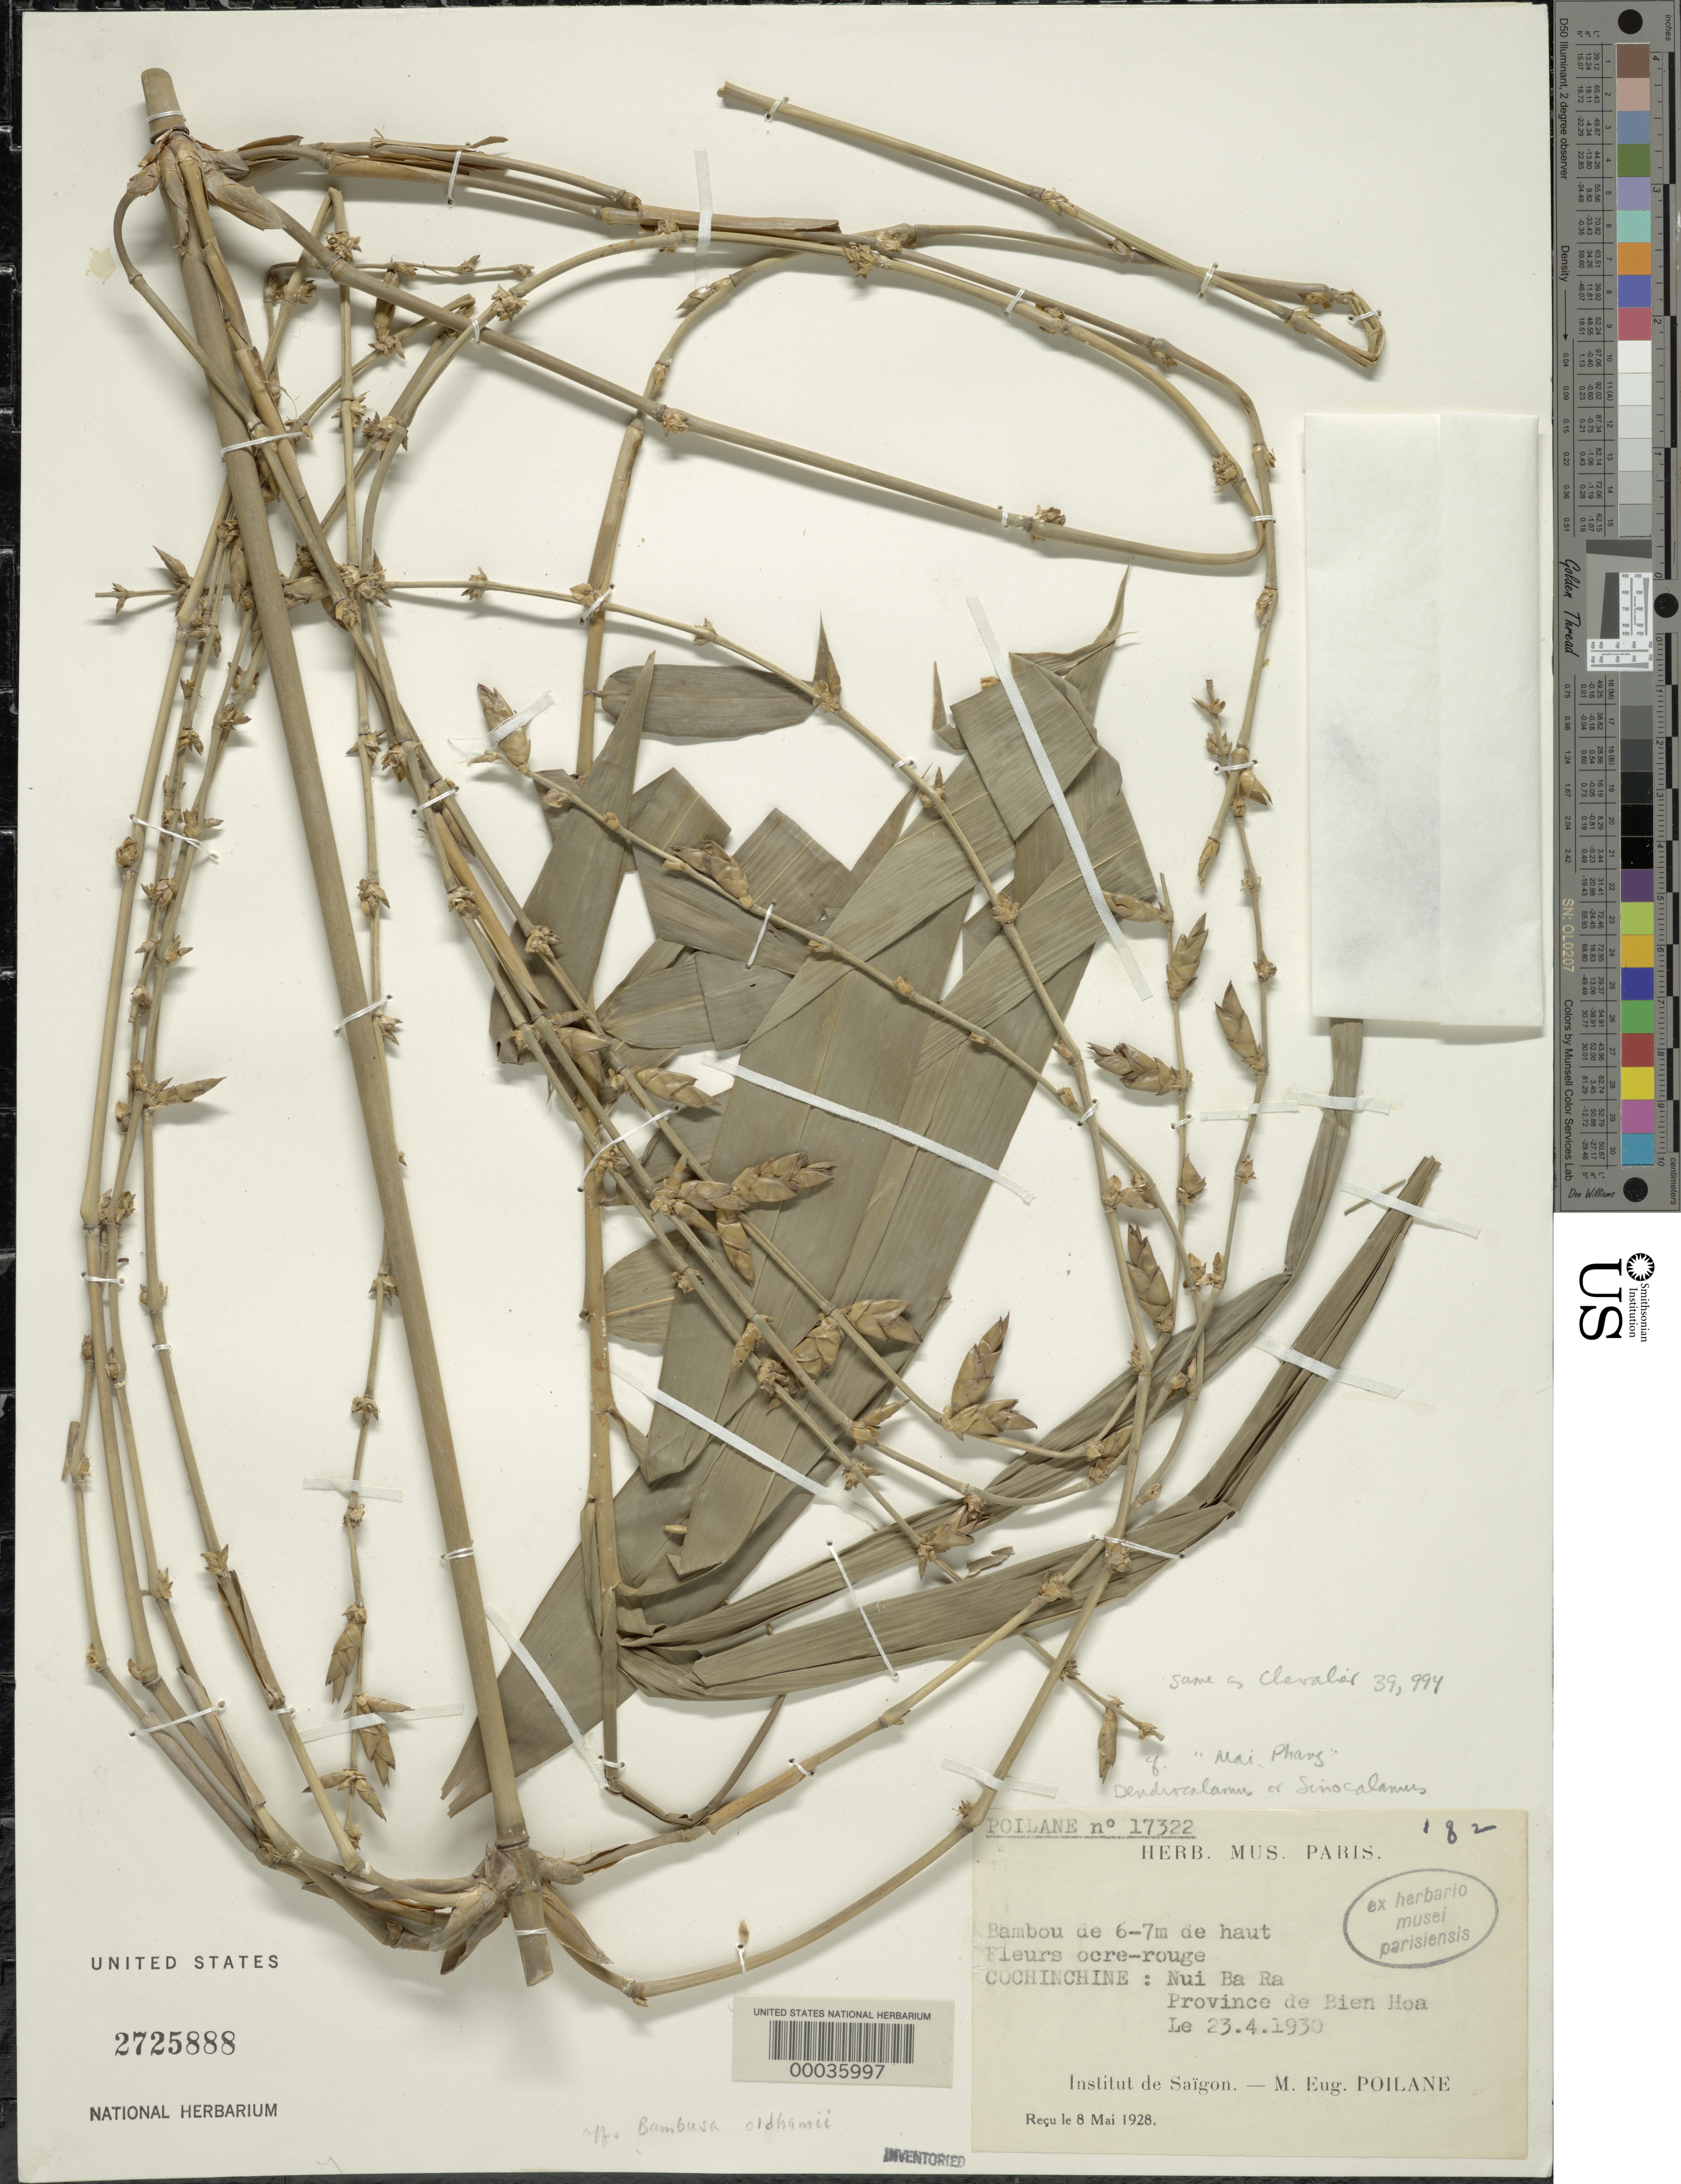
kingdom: Plantae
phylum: Tracheophyta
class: Liliopsida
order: Poales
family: Poaceae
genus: Dendrocalamus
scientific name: Dendrocalamus sp.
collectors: M. Poilane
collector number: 17322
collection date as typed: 23 Apr 1930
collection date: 1930-04-23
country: Vietnam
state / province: Bien Hoa Province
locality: Saigon, cochinchine, nui ba ra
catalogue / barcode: US 2725888